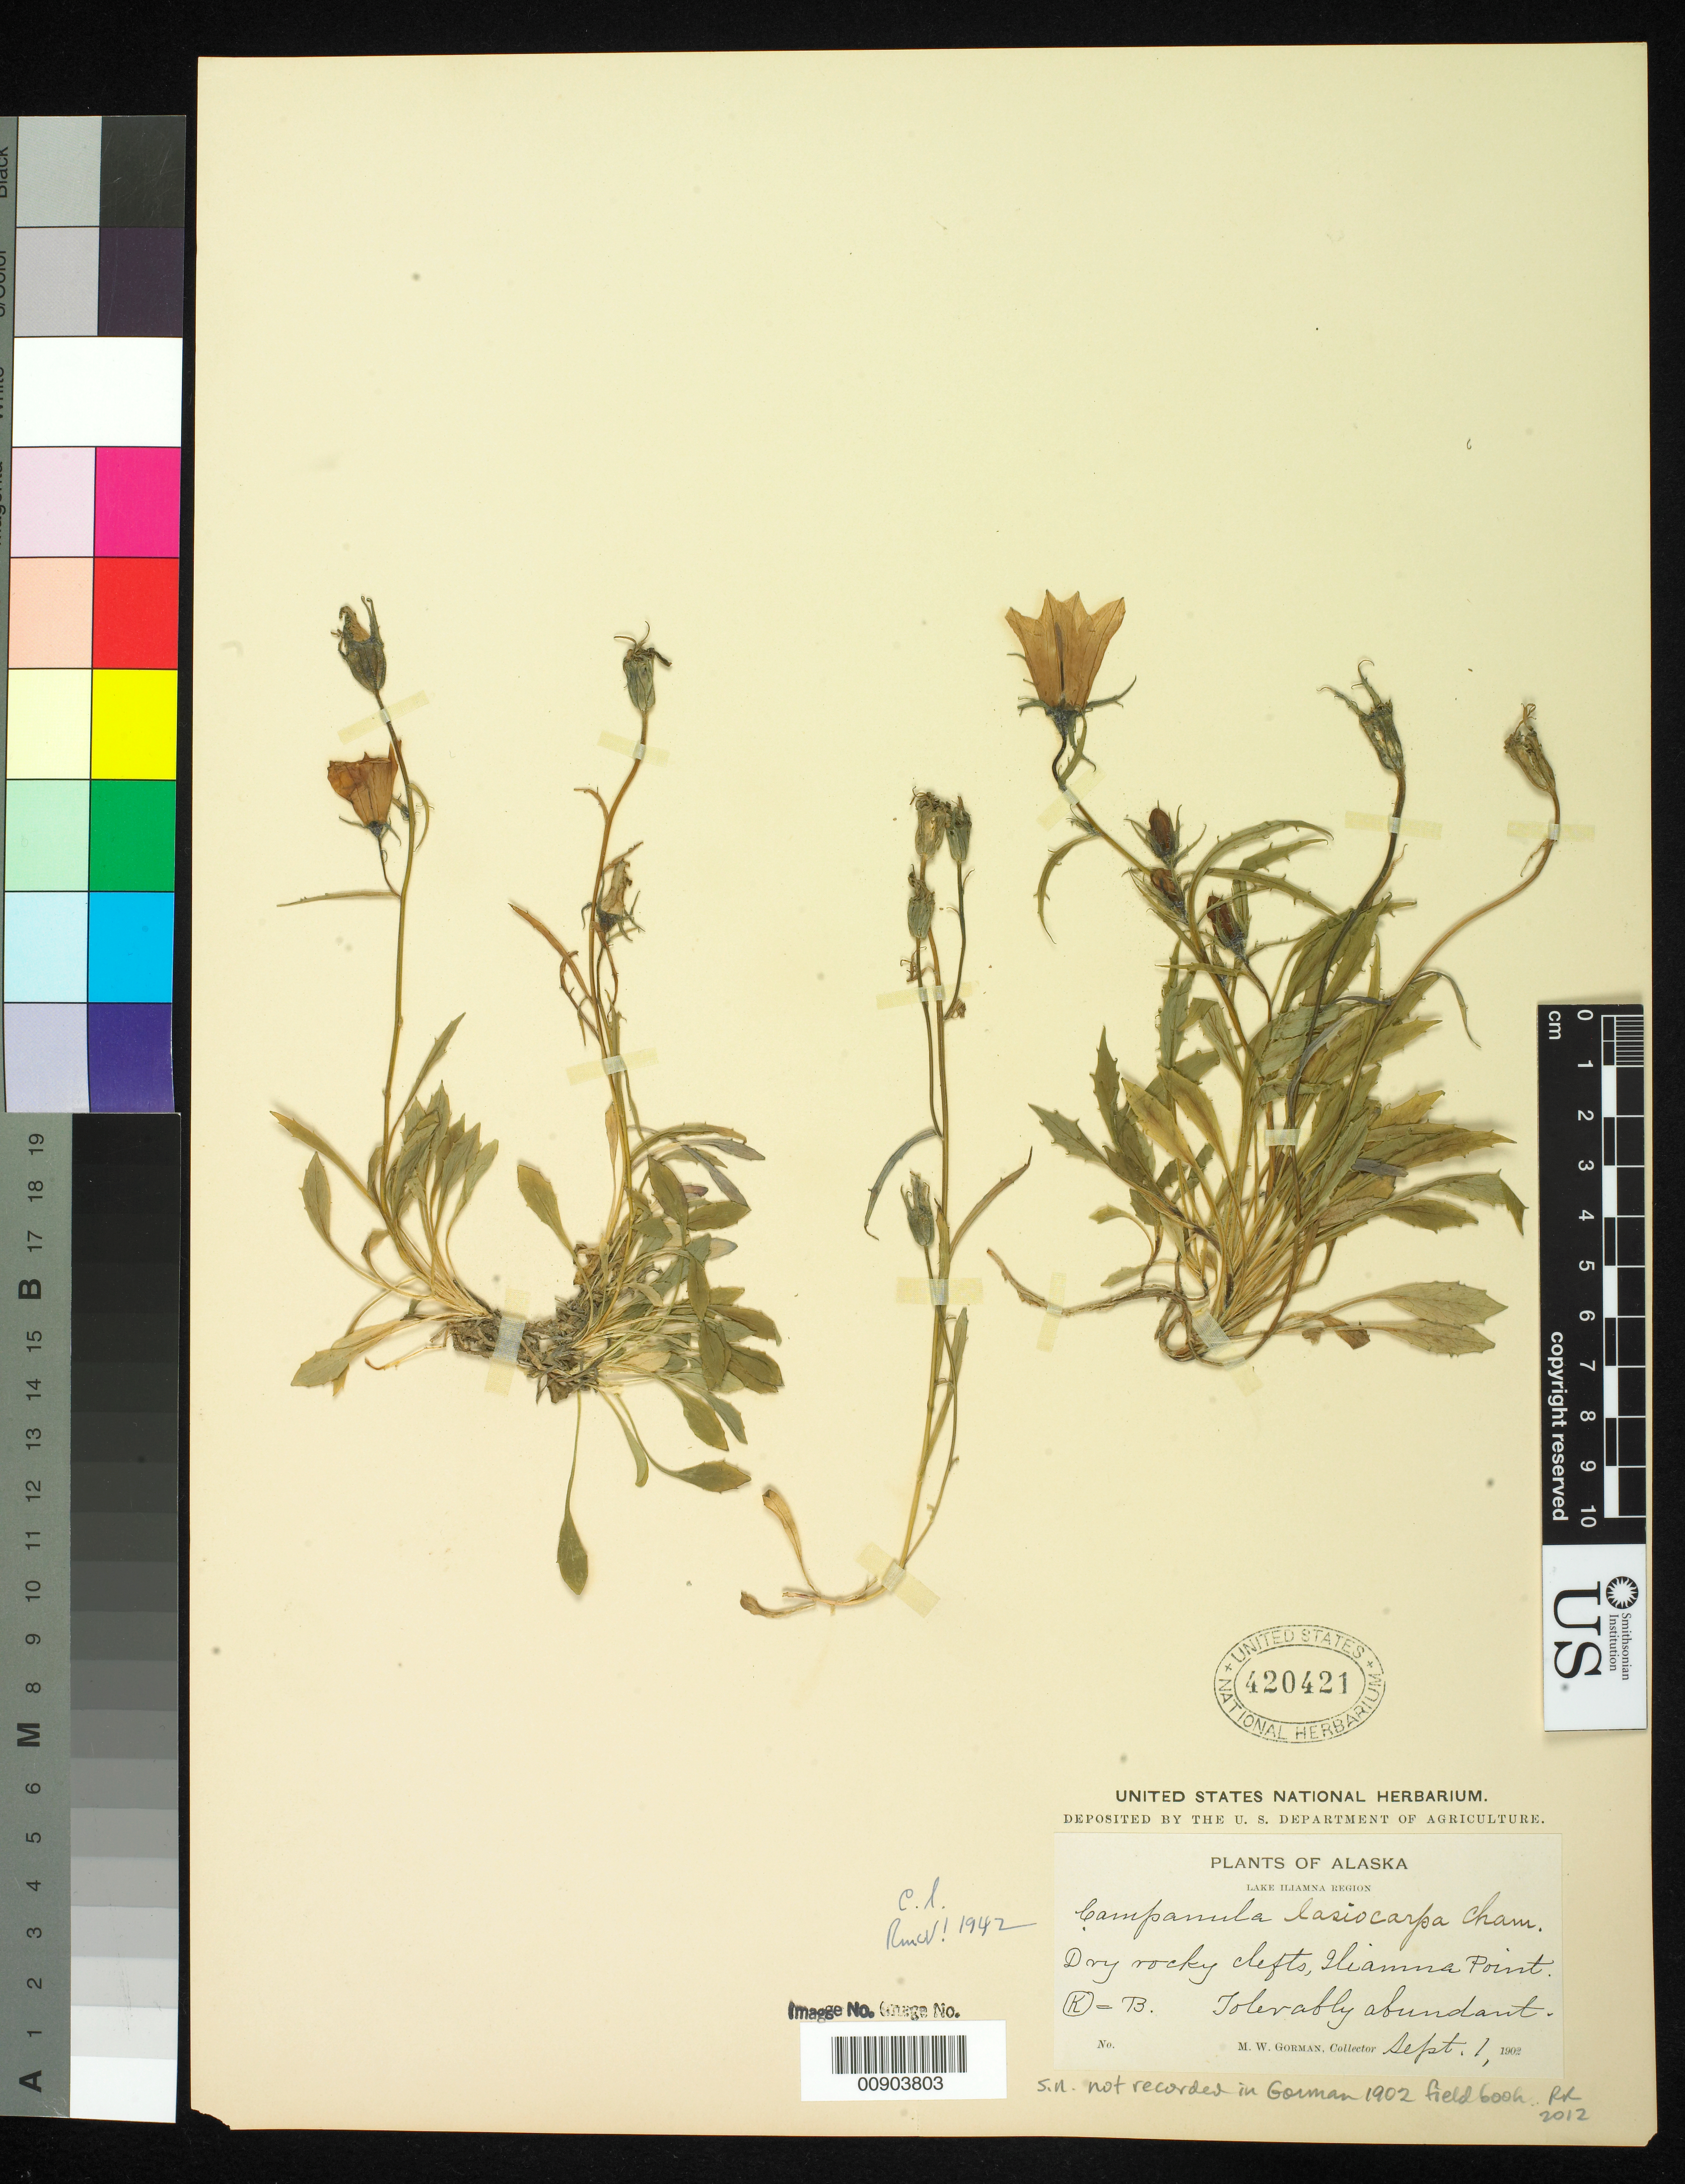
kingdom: Plantae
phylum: Tracheophyta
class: Magnoliopsida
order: Asterales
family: Campanulaceae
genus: Campanula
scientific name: Campanula lasiocarpa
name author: Cham.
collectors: M. W. Gorman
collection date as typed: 01 Sep 1902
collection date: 1902-09-01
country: United States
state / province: Alaska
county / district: Lake And Peninsula Borough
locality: Iliamna Point.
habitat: Dry rocky cliffs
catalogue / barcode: US 420421